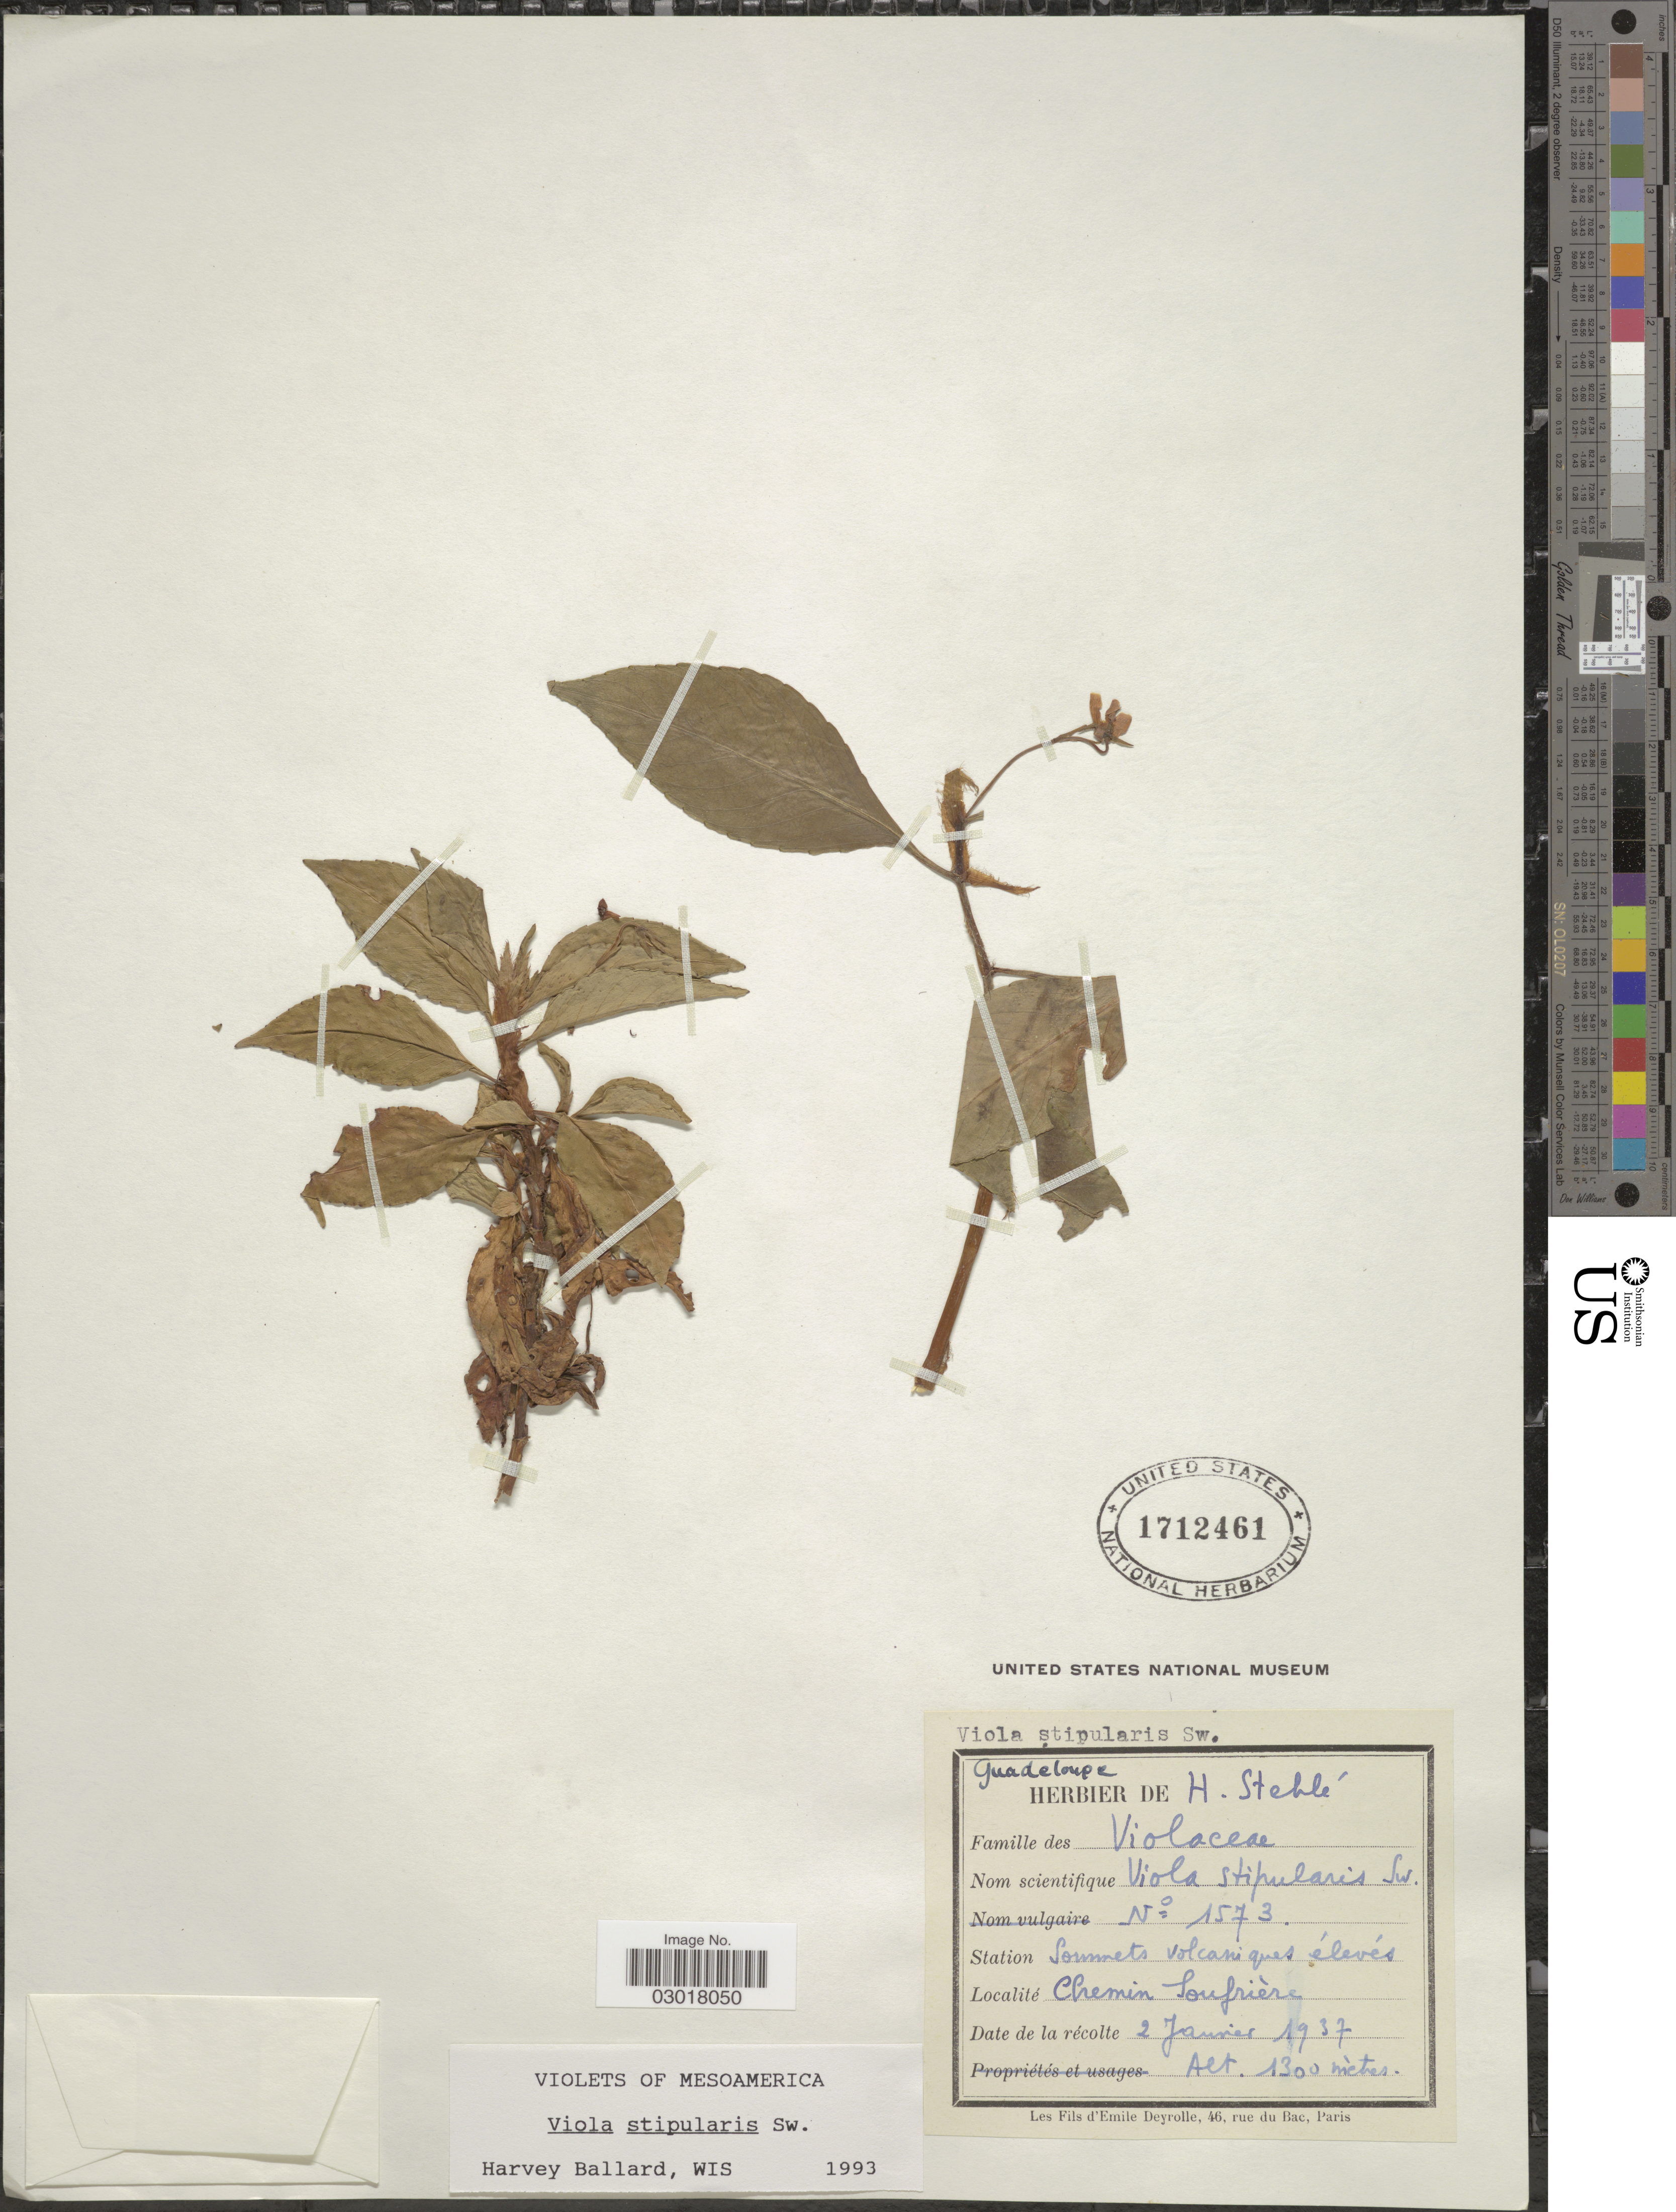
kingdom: Plantae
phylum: Tracheophyta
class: Magnoliopsida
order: Malpighiales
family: Violaceae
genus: Viola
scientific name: Viola stipularis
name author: Sw.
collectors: ex herb. H. Stehlé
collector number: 1573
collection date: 1937-01-02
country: Guadeloupe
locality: Chemin Soufriére.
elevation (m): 1300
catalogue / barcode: US 1712461